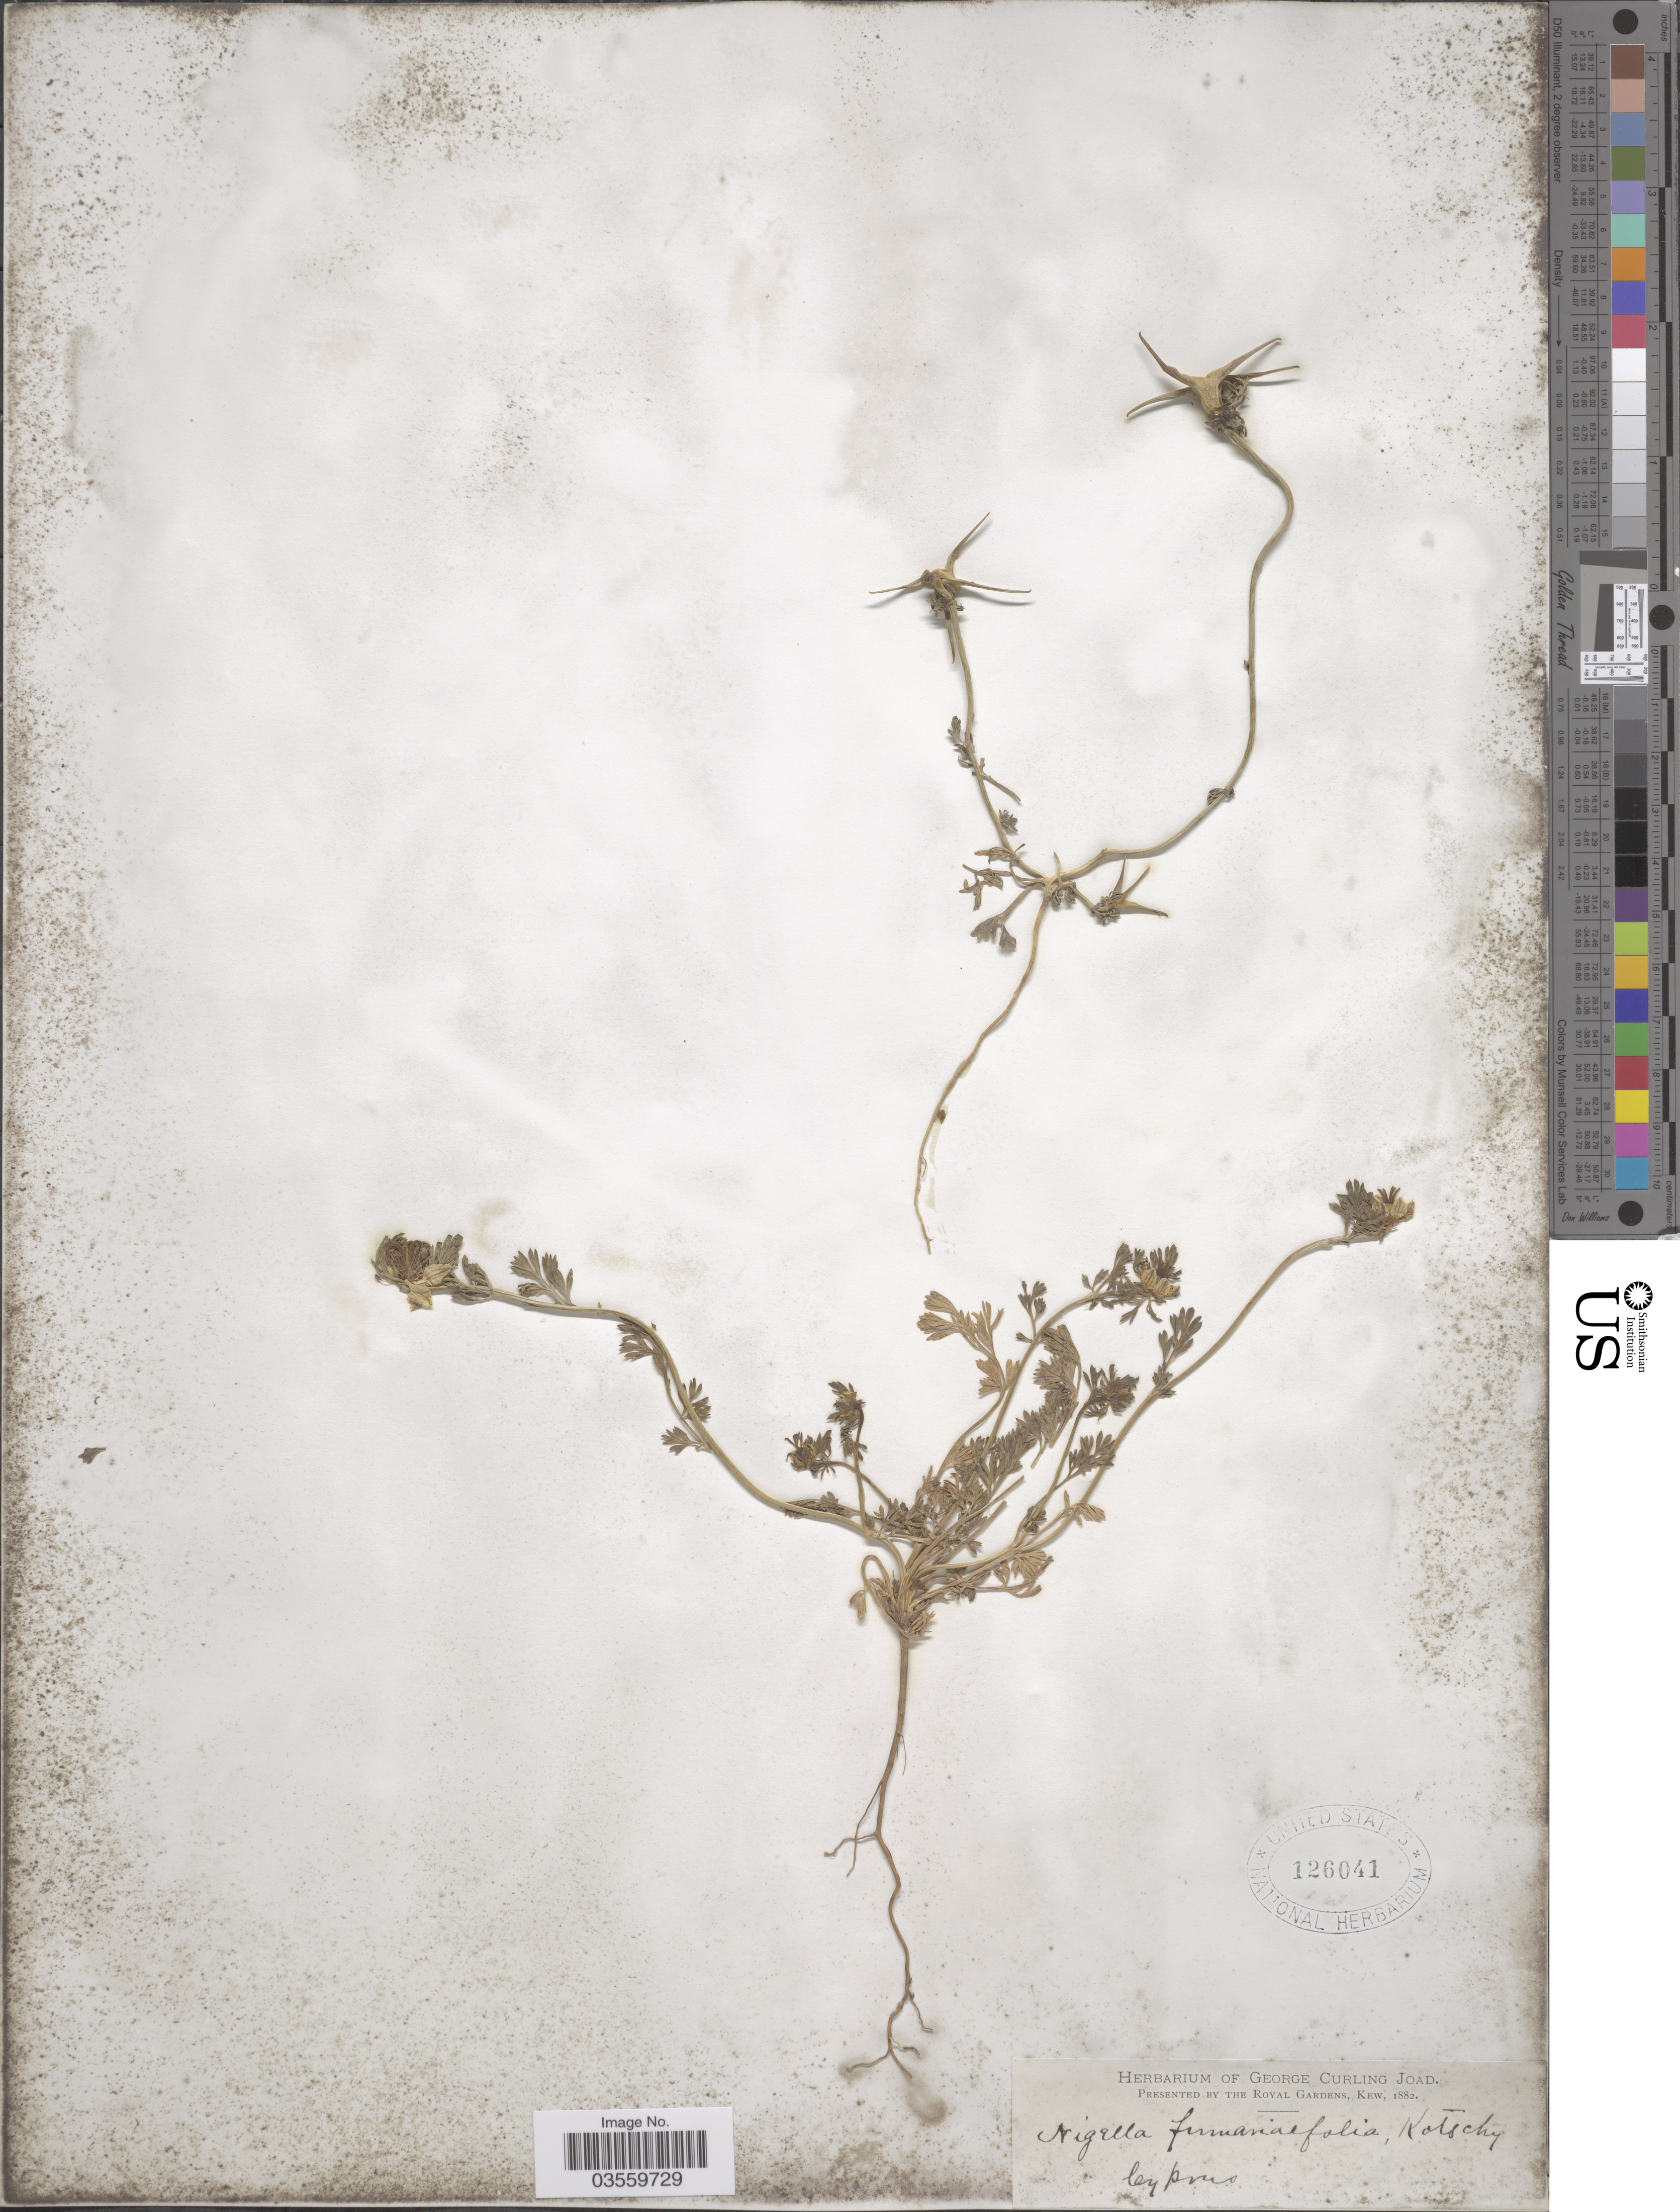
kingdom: Plantae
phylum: Tracheophyta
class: Magnoliopsida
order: Ranunculales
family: Ranunculaceae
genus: Nigella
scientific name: Nigella fumariaefola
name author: Kotschy in Unger & Kotschy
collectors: ex herb. George Curling Joad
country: Cyprus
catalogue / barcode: US 126041